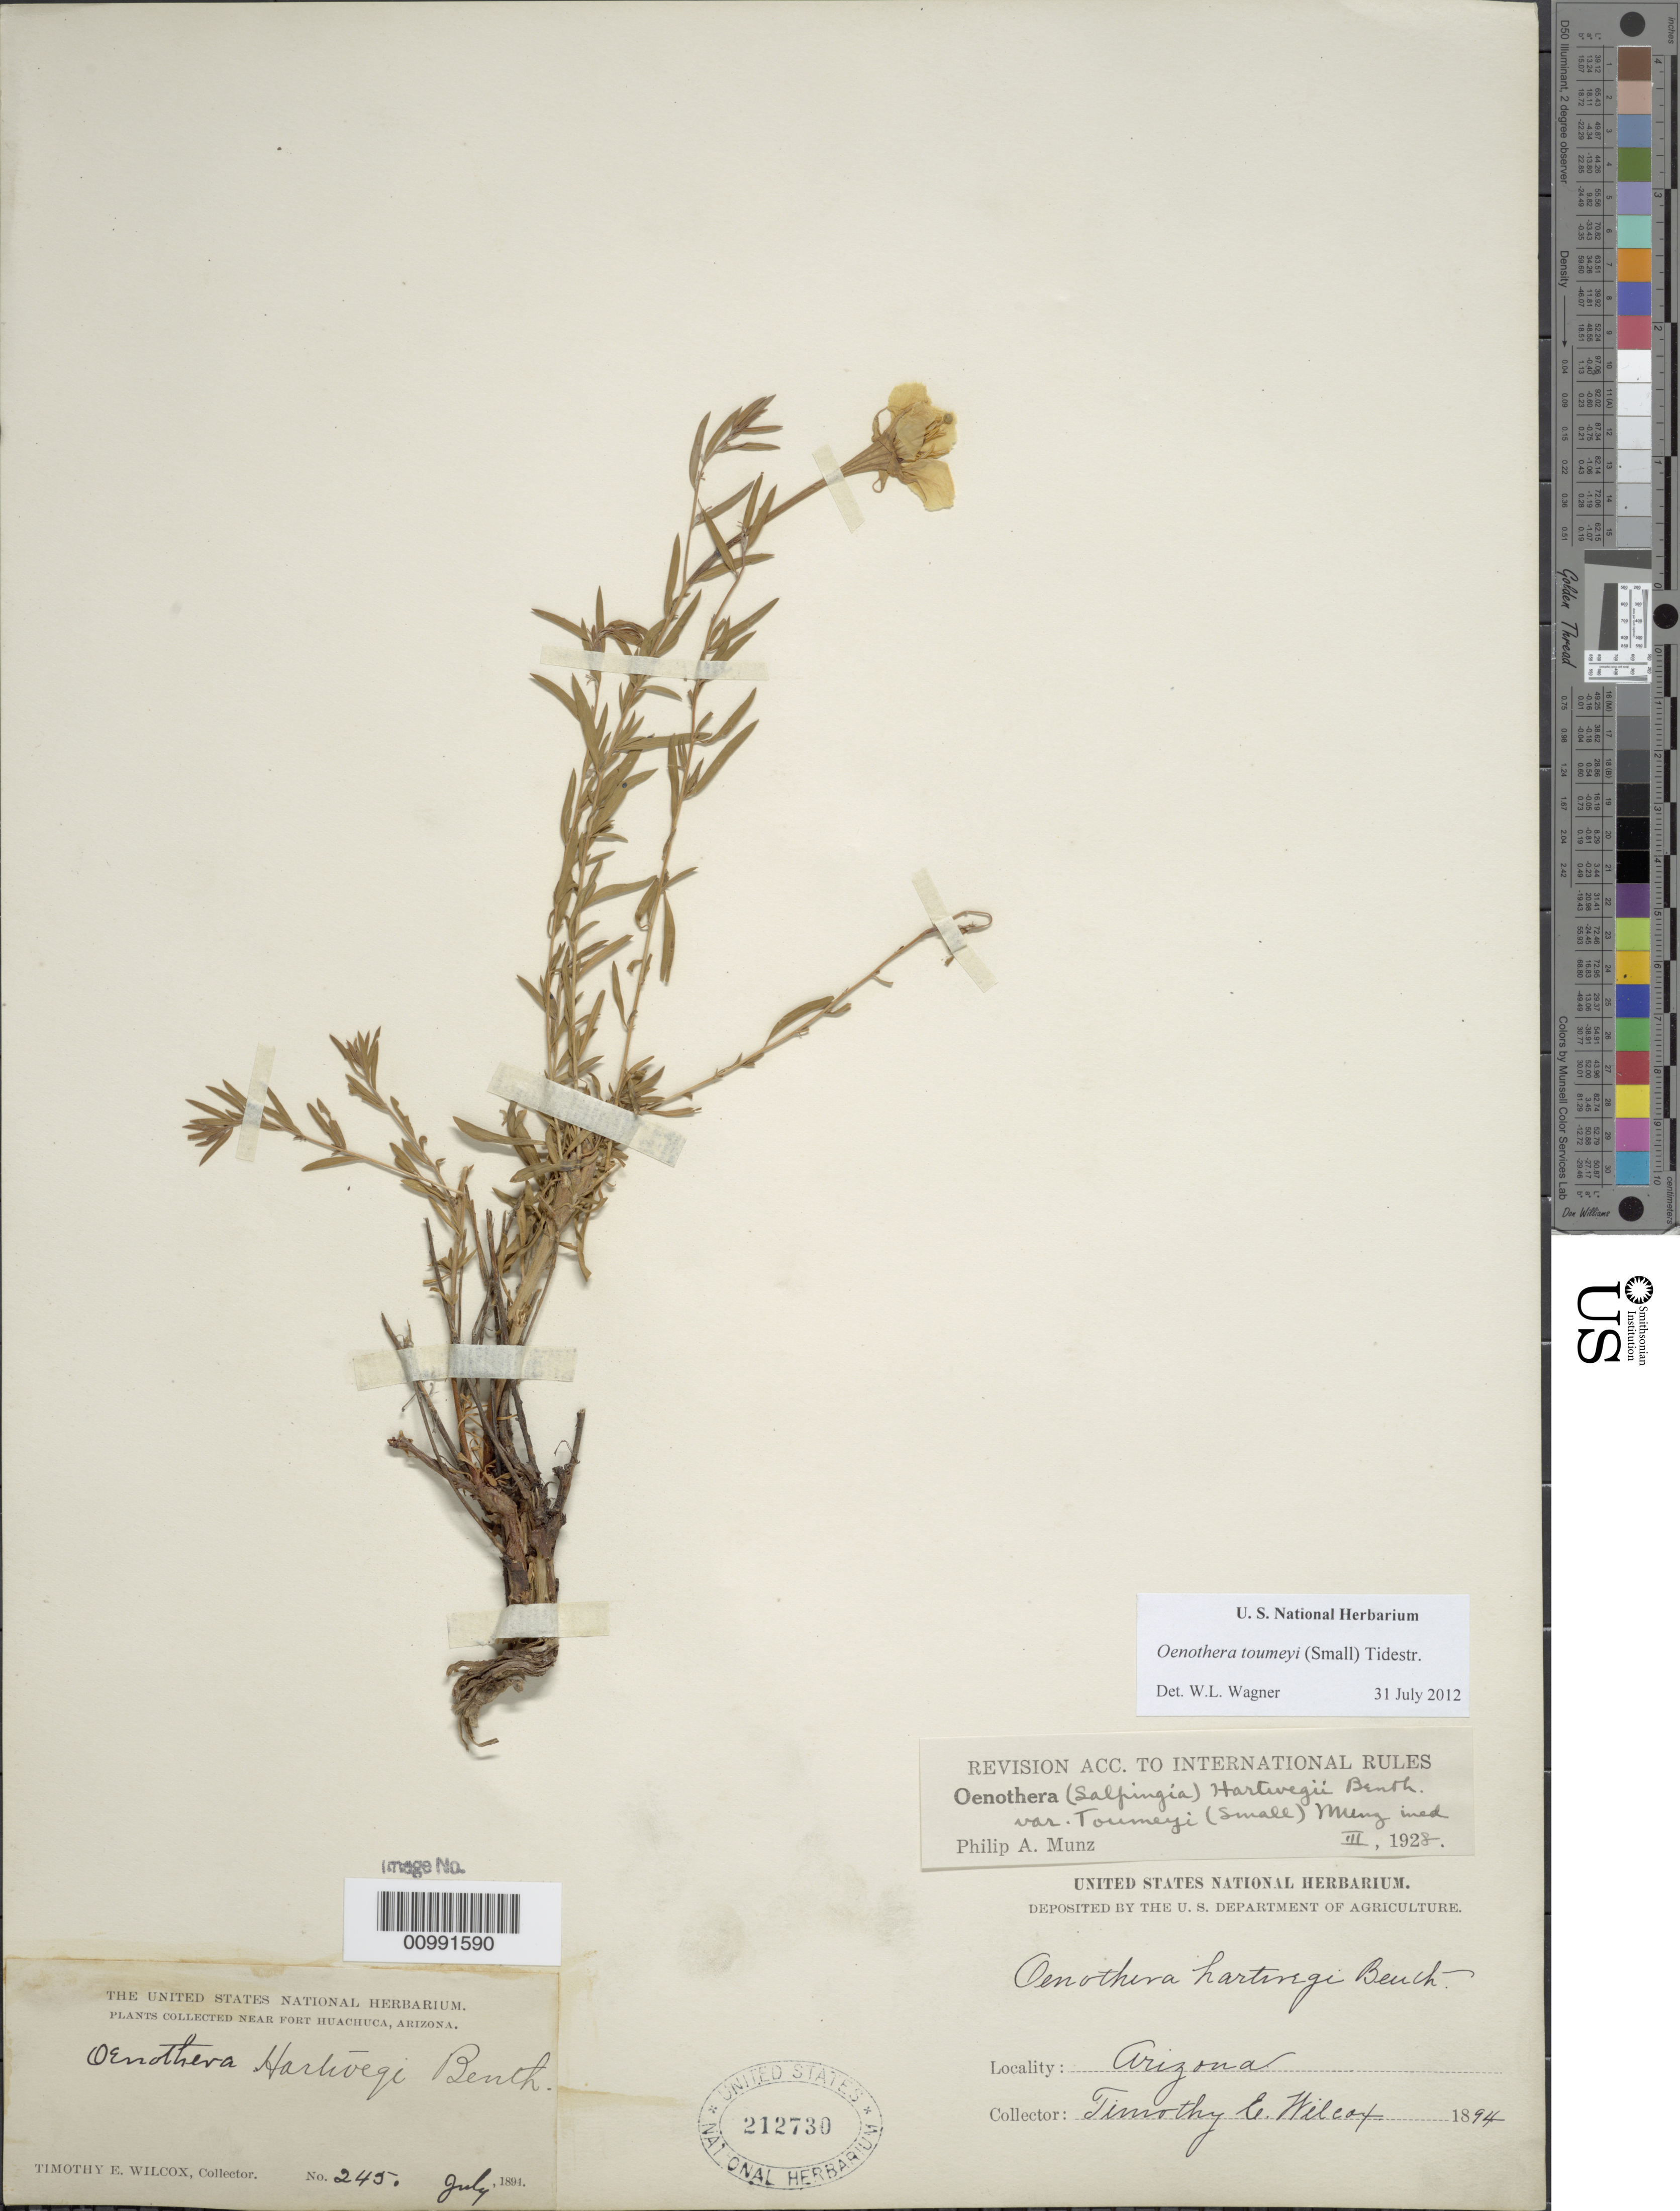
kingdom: Plantae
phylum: Tracheophyta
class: Magnoliopsida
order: Myrtales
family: Onagraceae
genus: Oenothera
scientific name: Oenothera toumeyi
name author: (Small) Tidestr.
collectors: T. E. Wilcox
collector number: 245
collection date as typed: Jul 1894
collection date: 1894-07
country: United States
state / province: Arizona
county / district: Cochise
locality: Near Fort Huachuca.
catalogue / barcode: US 212730